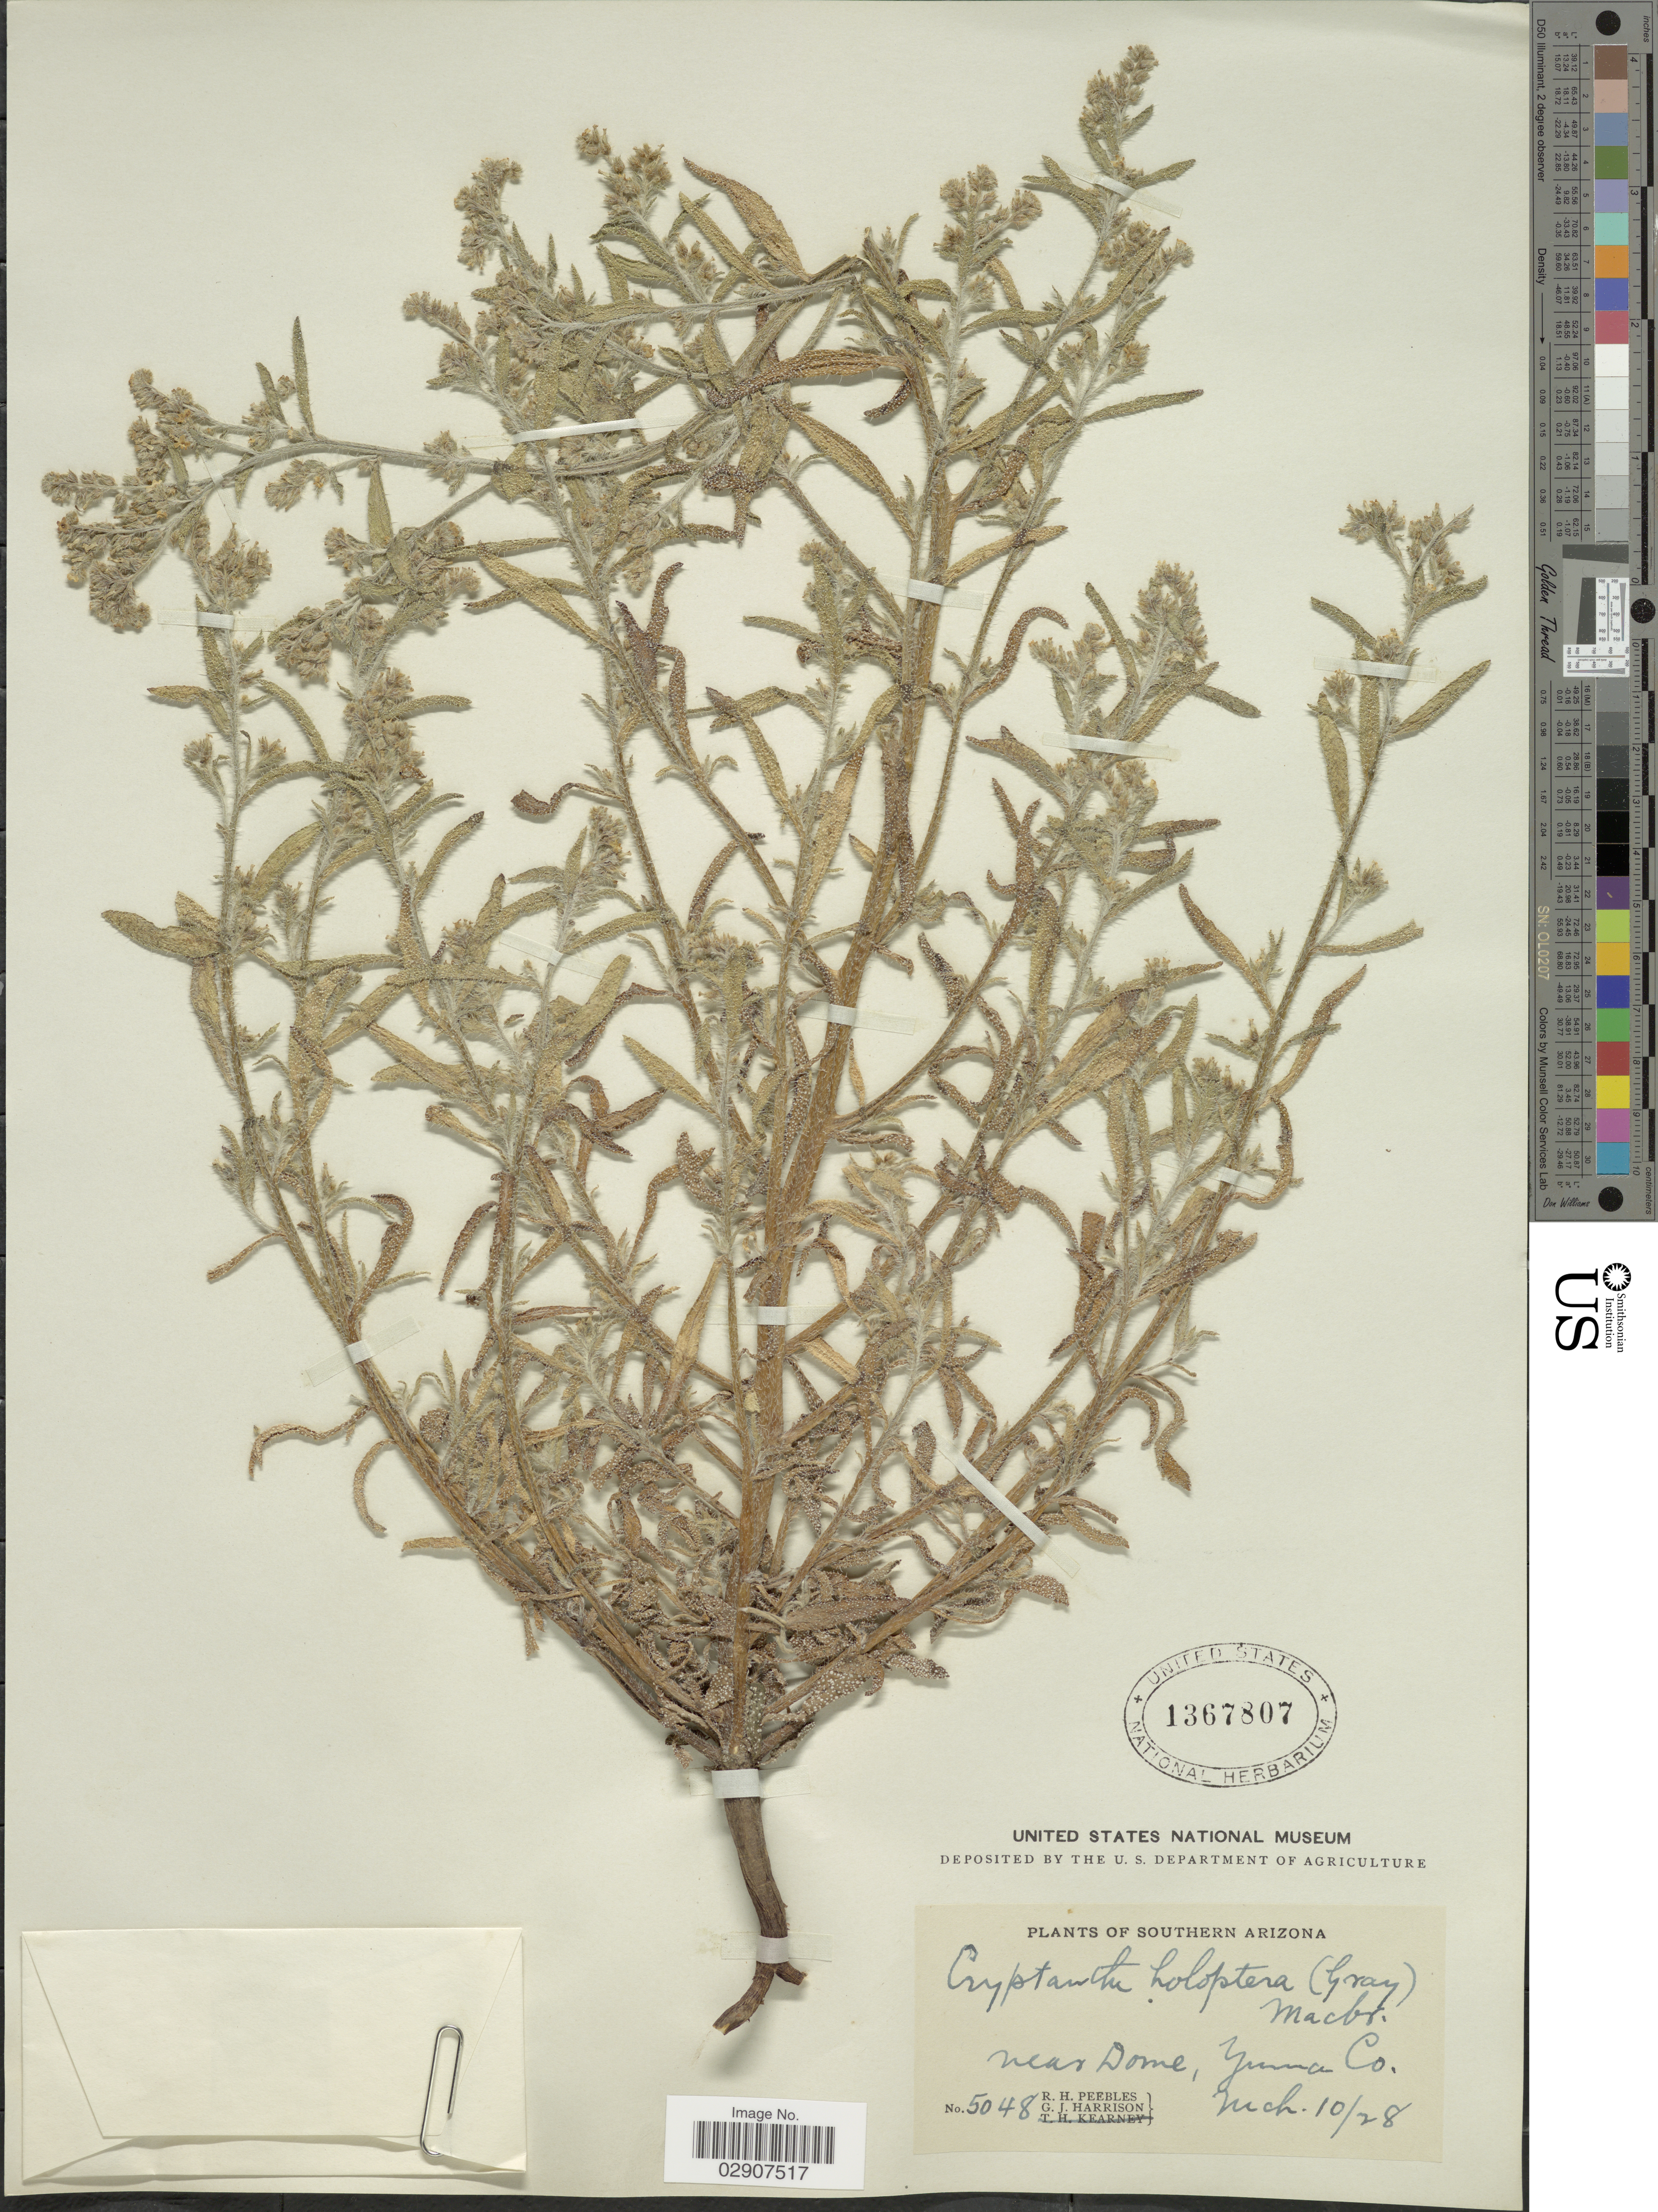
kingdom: Plantae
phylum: Tracheophyta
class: Magnoliopsida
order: Boraginales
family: Boraginaceae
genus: Cryptantha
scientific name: Cryptantha holoptera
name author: (A. Gray) J.F. Macbr.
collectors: R. H. Peebles & G. J. Harrison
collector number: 5048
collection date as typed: Transcribed d/m/y: 10/3/28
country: United States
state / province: Arizona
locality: Southern Arizona, near Dome, Yuma Co.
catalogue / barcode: US 1367807